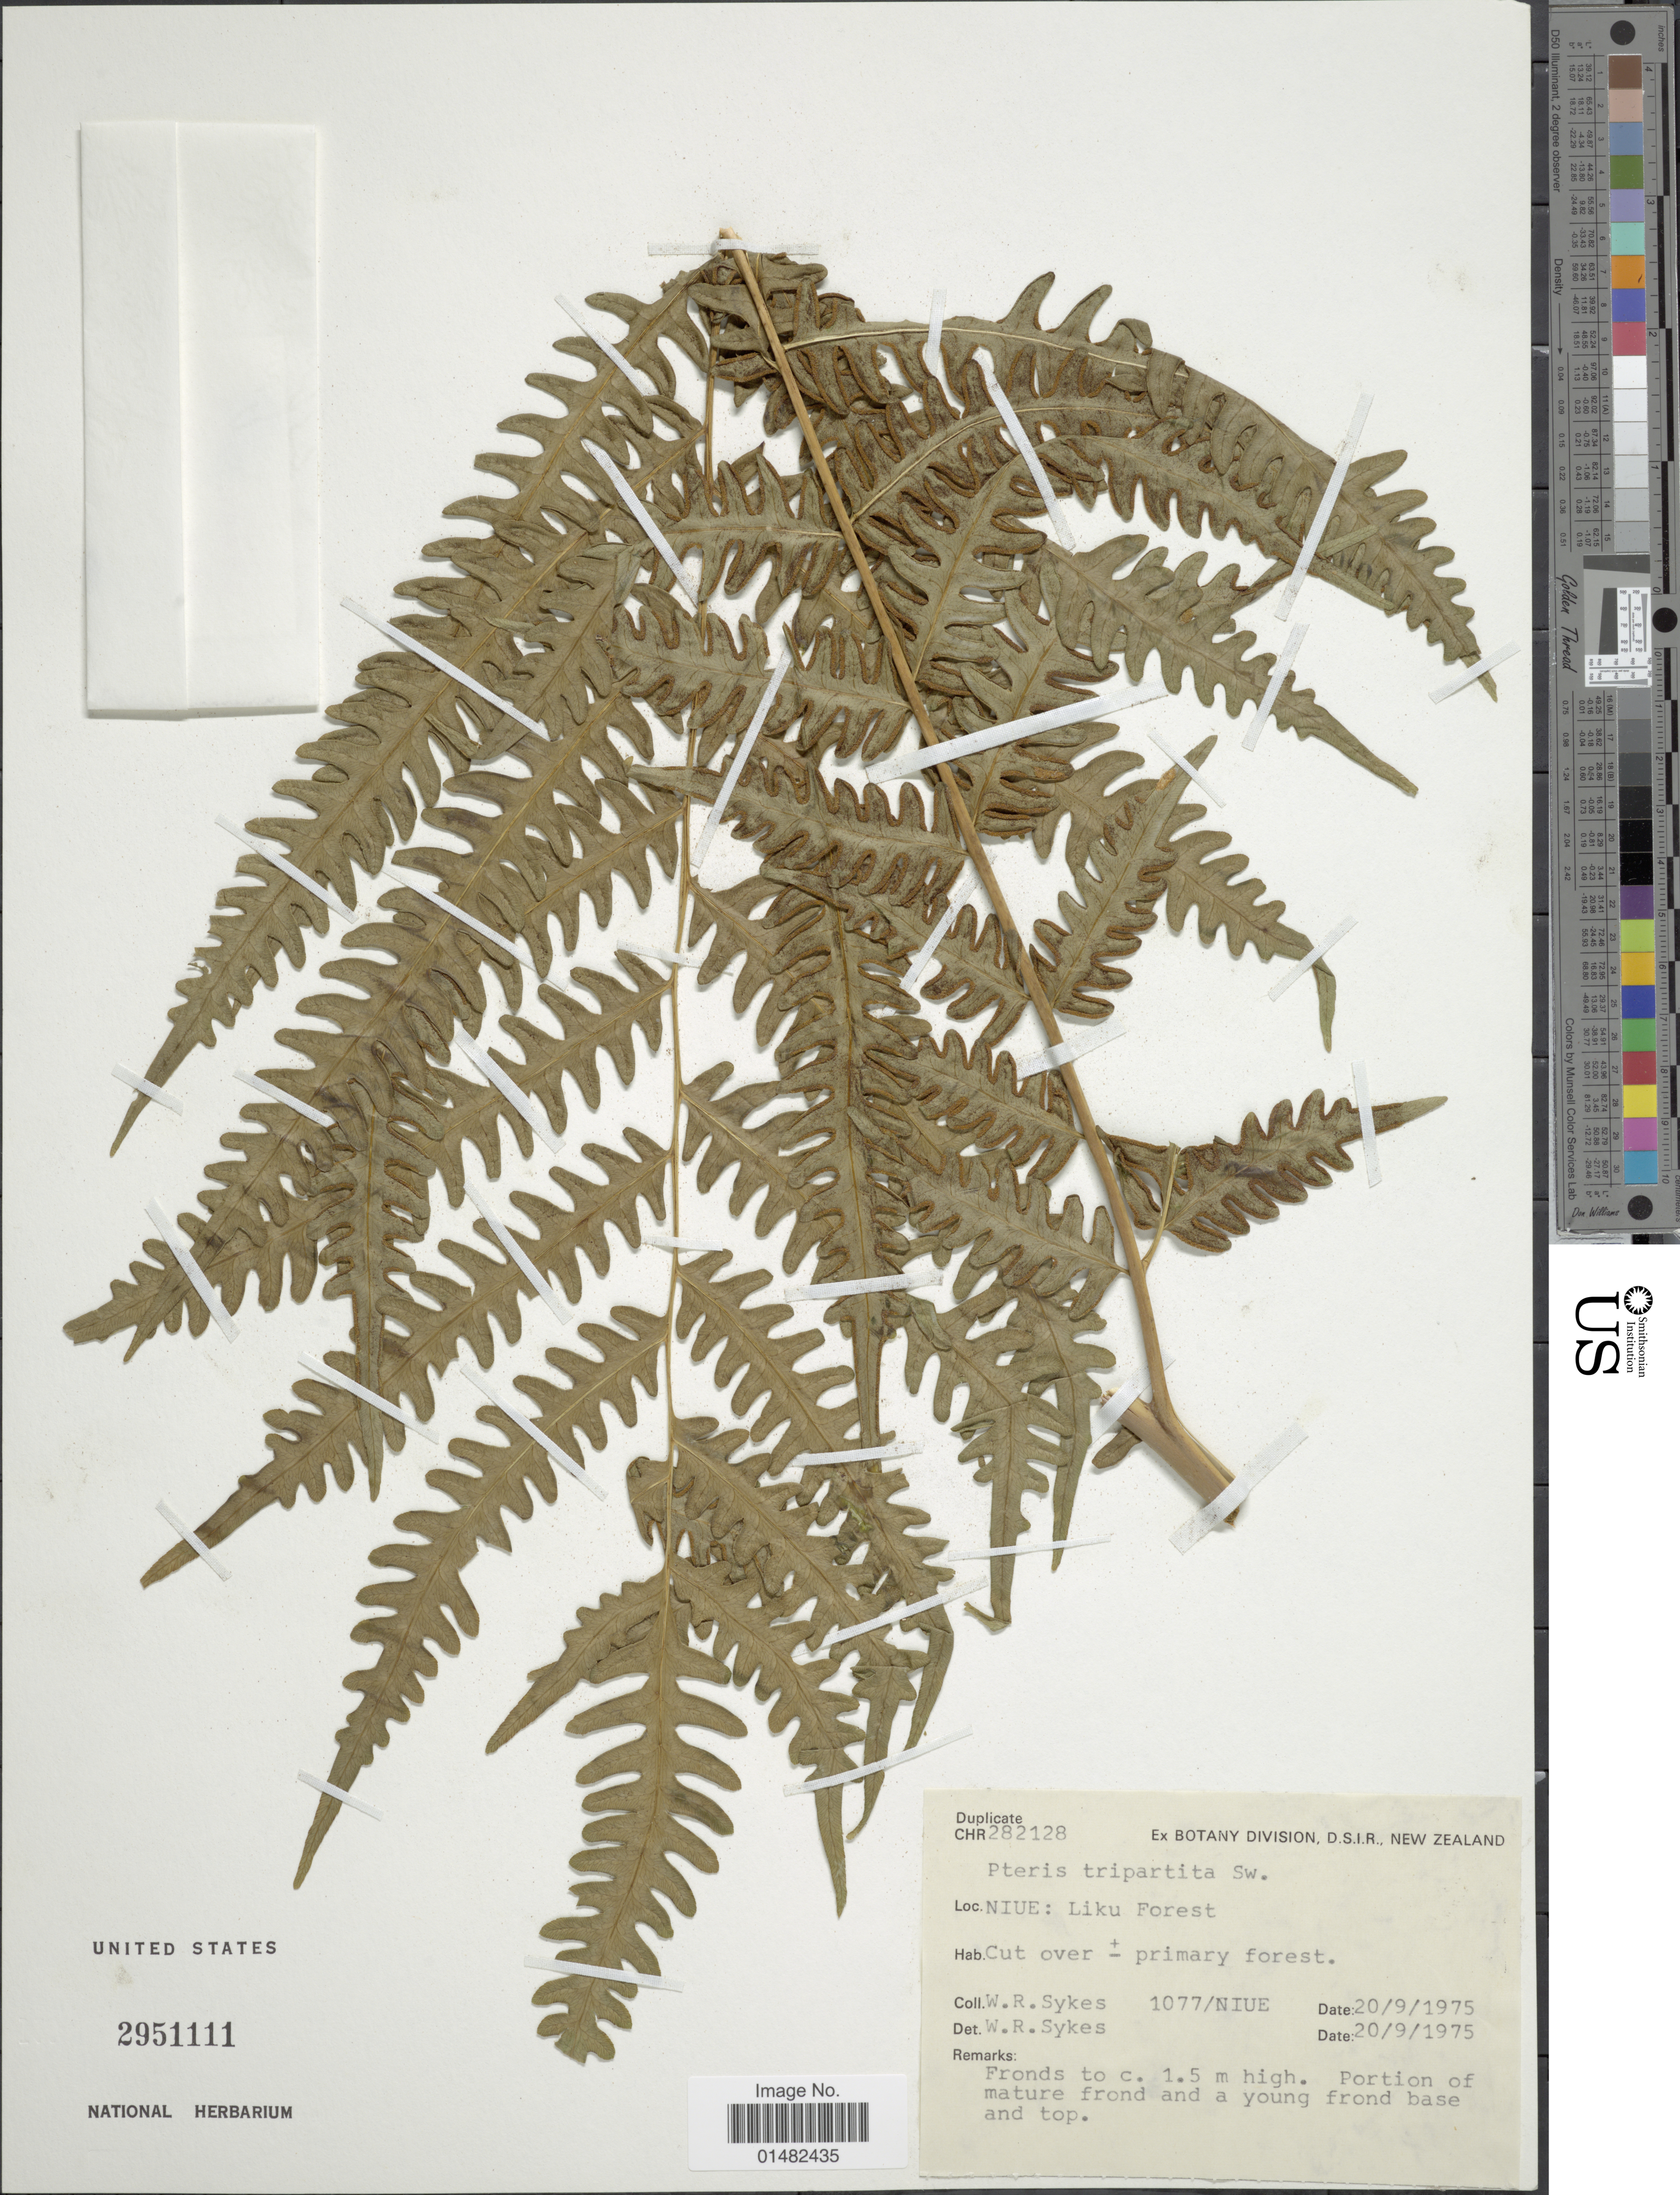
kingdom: Plantae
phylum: Tracheophyta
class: Polypodiopsida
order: Polypodiales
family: Pteridaceae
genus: Pteris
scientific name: Pteris tripartita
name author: Sw.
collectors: W. R. Sykes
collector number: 1077/NIUE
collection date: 1975-09-20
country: Niue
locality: Niue: Liku Forest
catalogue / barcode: US 2951111